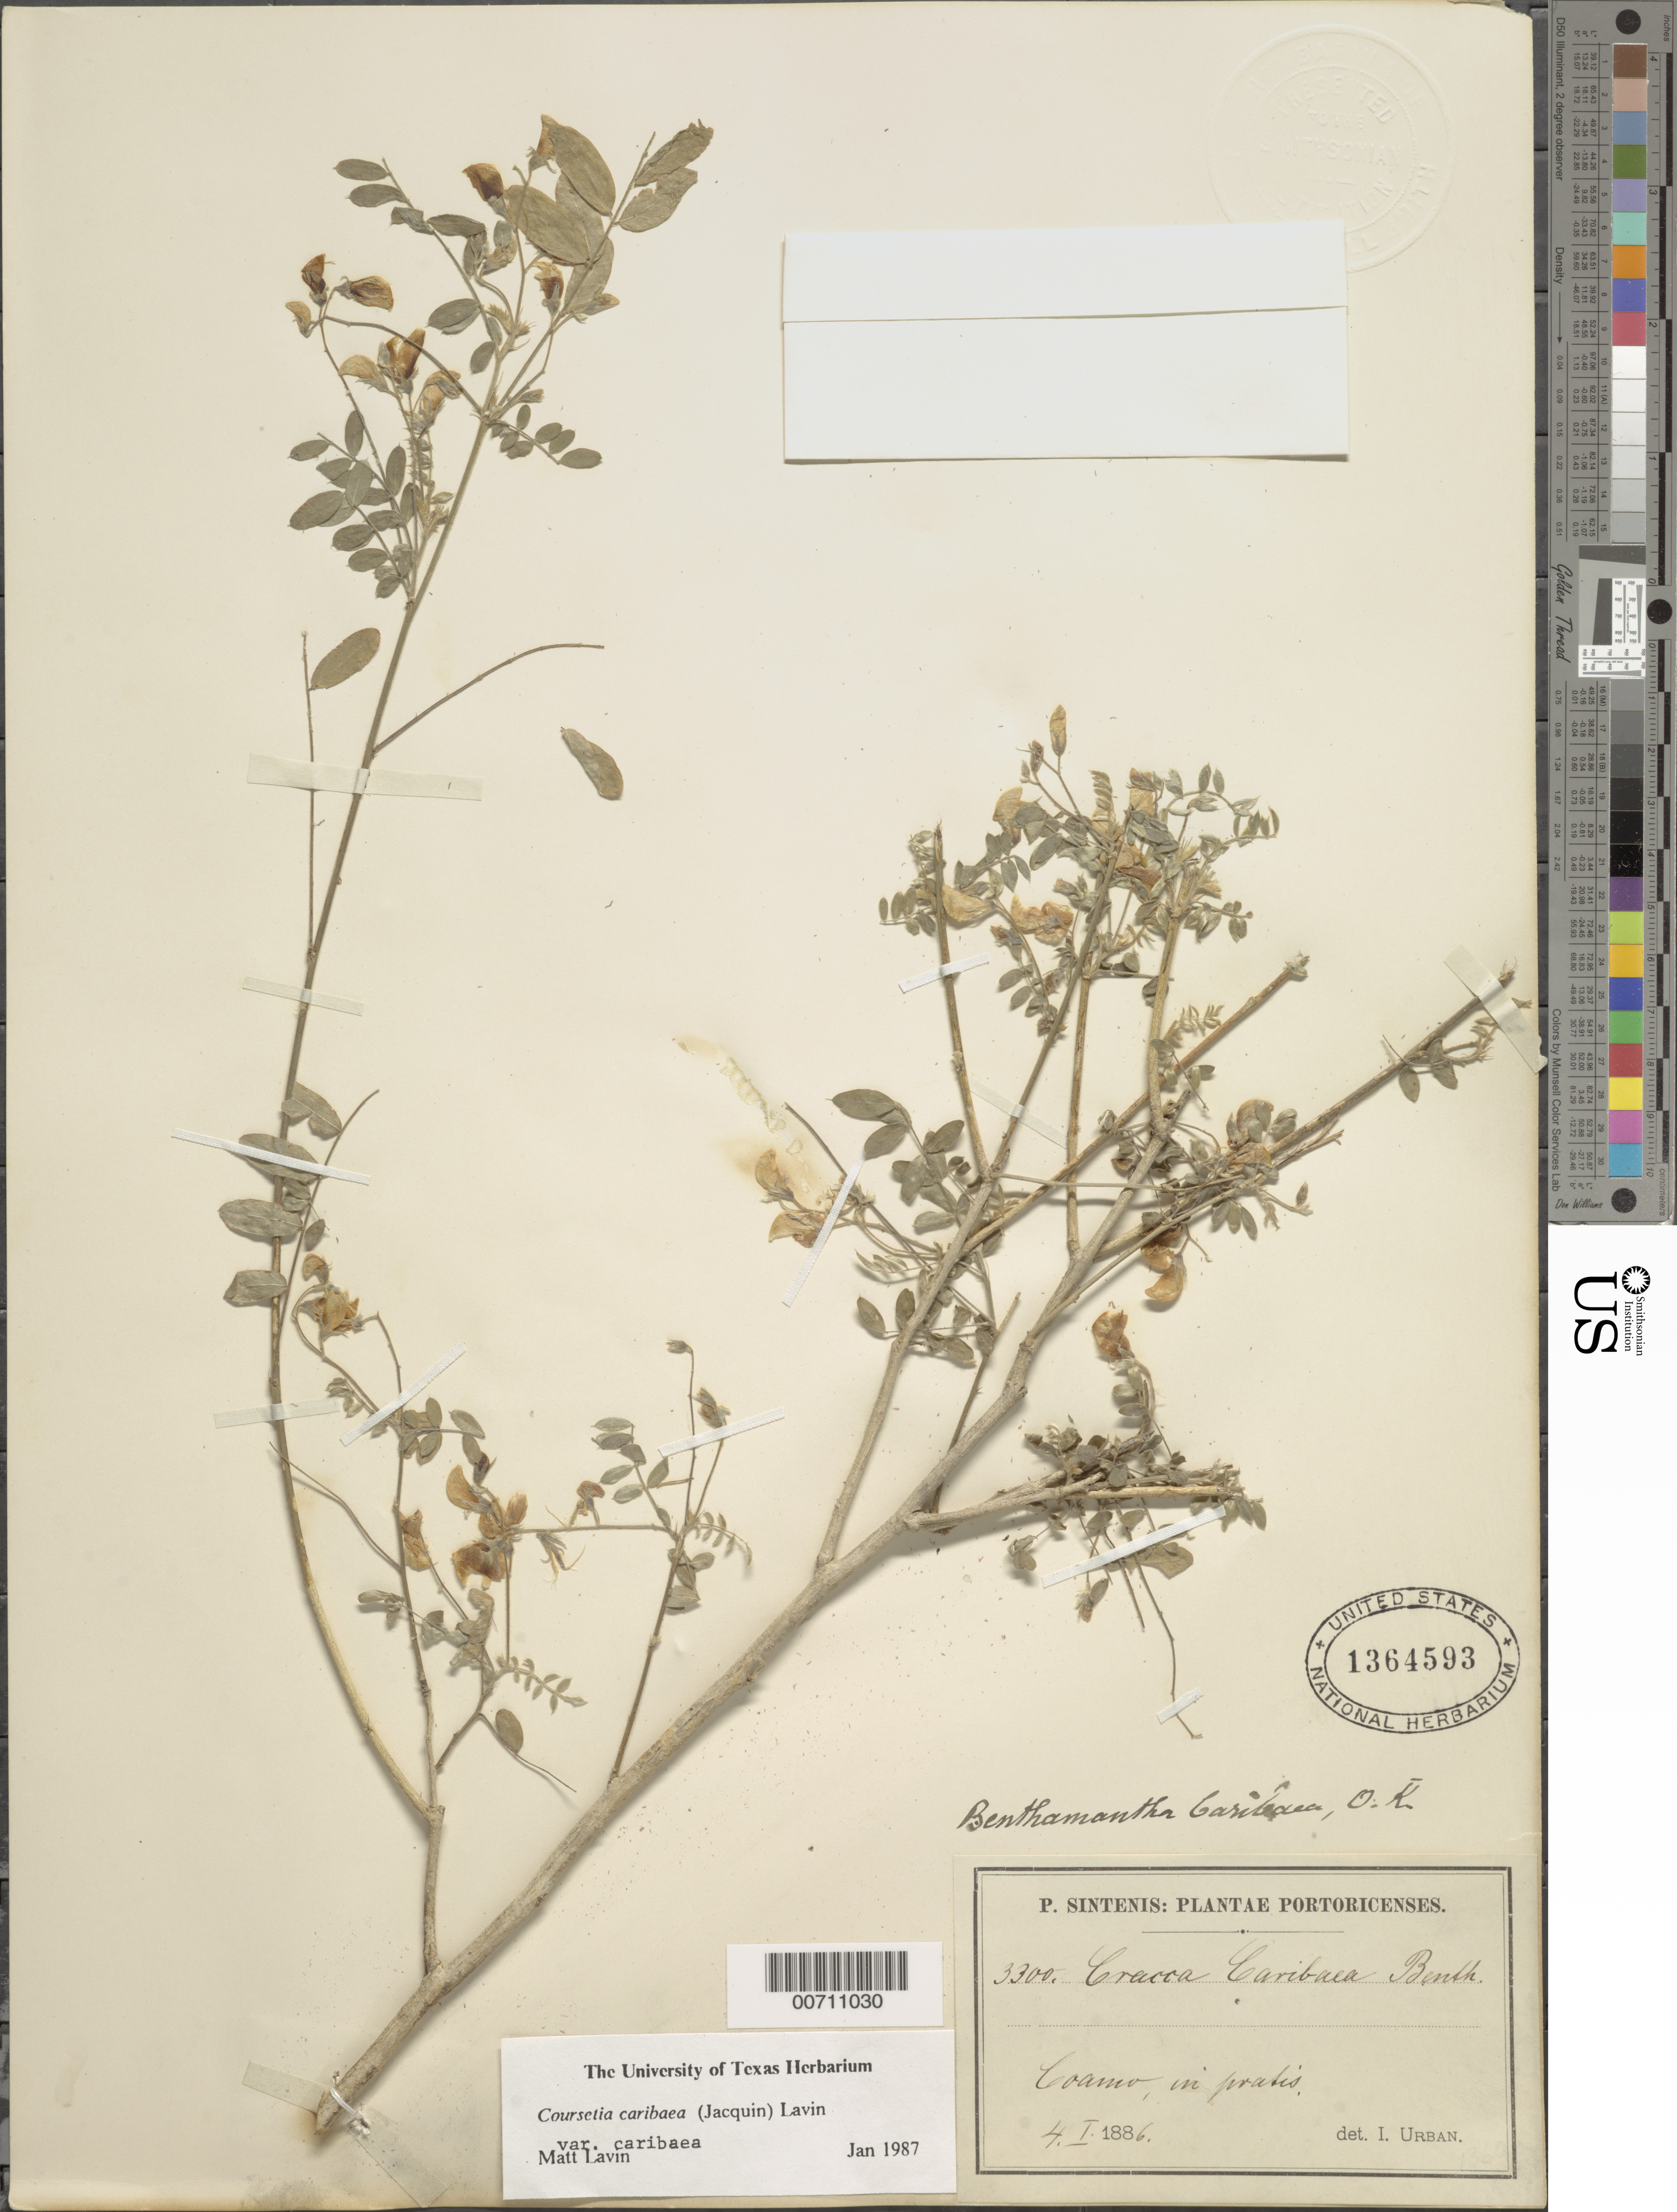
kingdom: Plantae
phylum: Tracheophyta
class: Magnoliopsida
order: Fabales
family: Fabaceae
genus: Coursetia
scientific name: Coursetia caribaea var. caribaea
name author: (Jacq.) Lavin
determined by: Lavin, M.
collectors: P. Sintenis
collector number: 3300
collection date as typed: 04 Jan 1886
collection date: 1886-01-04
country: Puerto Rico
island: Greater Antilles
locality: Coamo, in pratis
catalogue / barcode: US 1364593